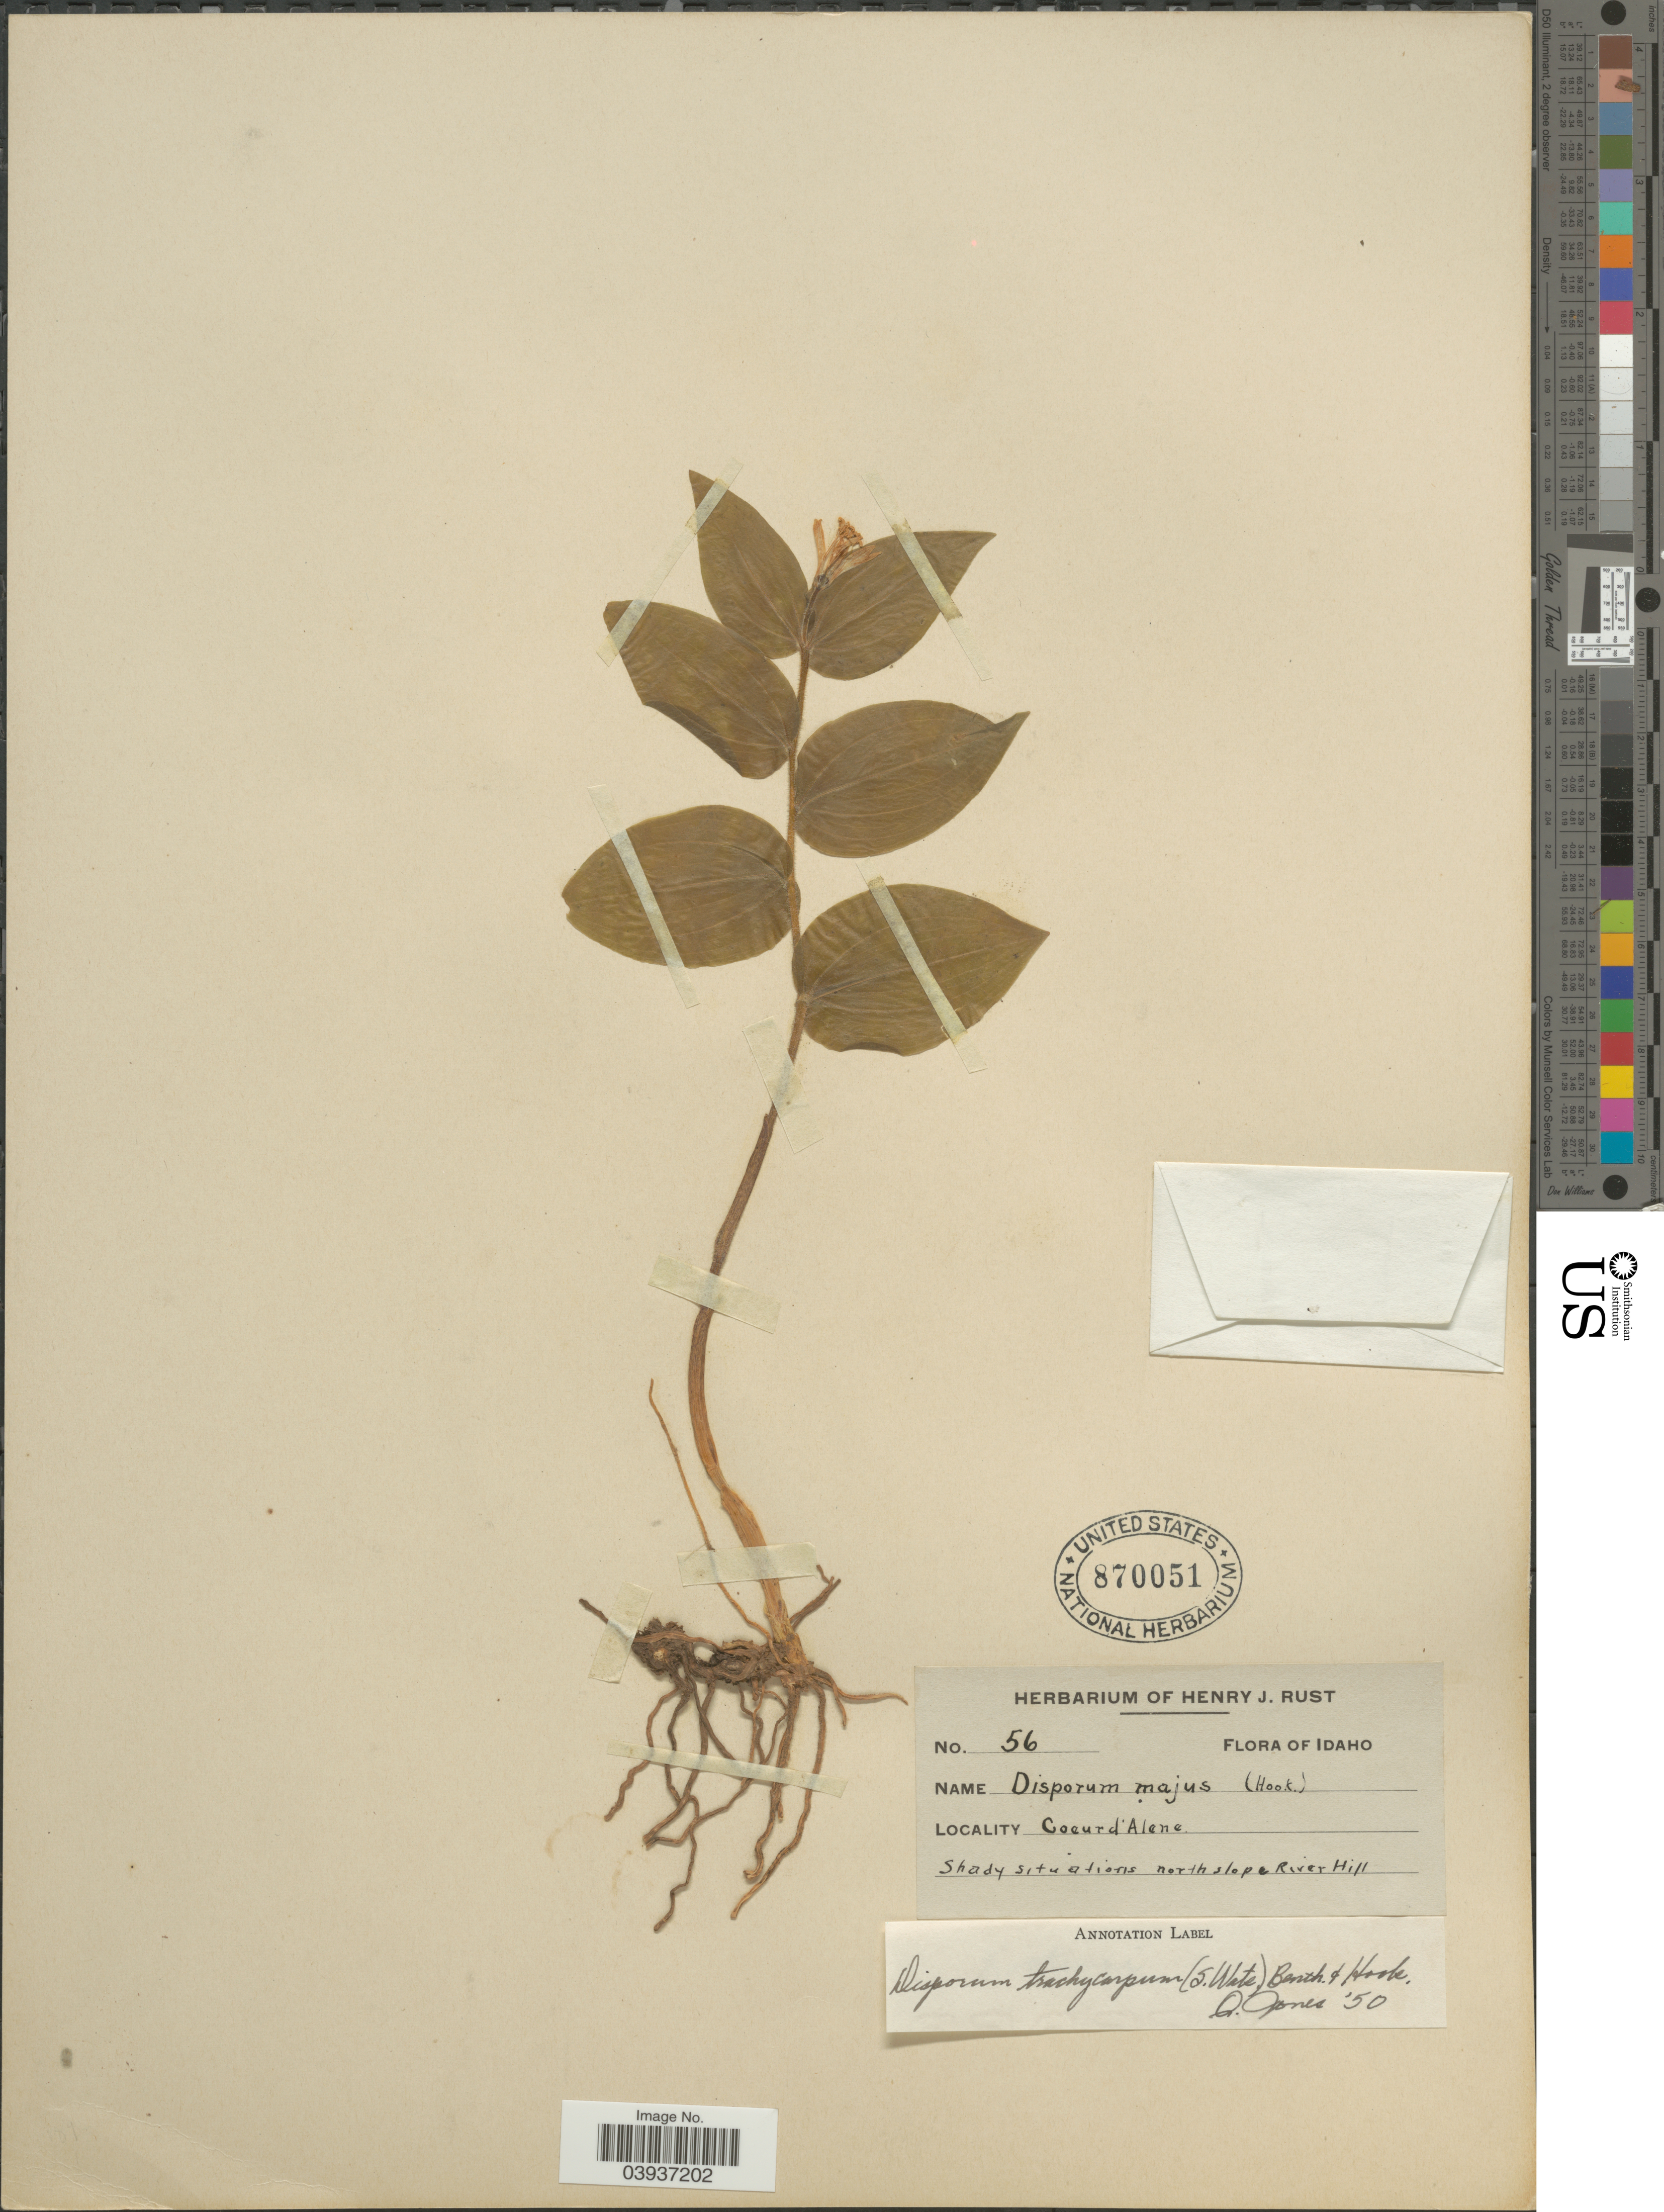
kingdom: Plantae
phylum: Tracheophyta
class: Liliopsida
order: Liliales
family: Colchicaceae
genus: Disporum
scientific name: Disporum trachycarpum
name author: (S. Watson) Benth. & Hook. f.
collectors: ex herb. Henry J. Rust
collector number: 56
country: United States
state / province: Idaho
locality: Coeur d'Alene. North slope River Hill.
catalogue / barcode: US 870051